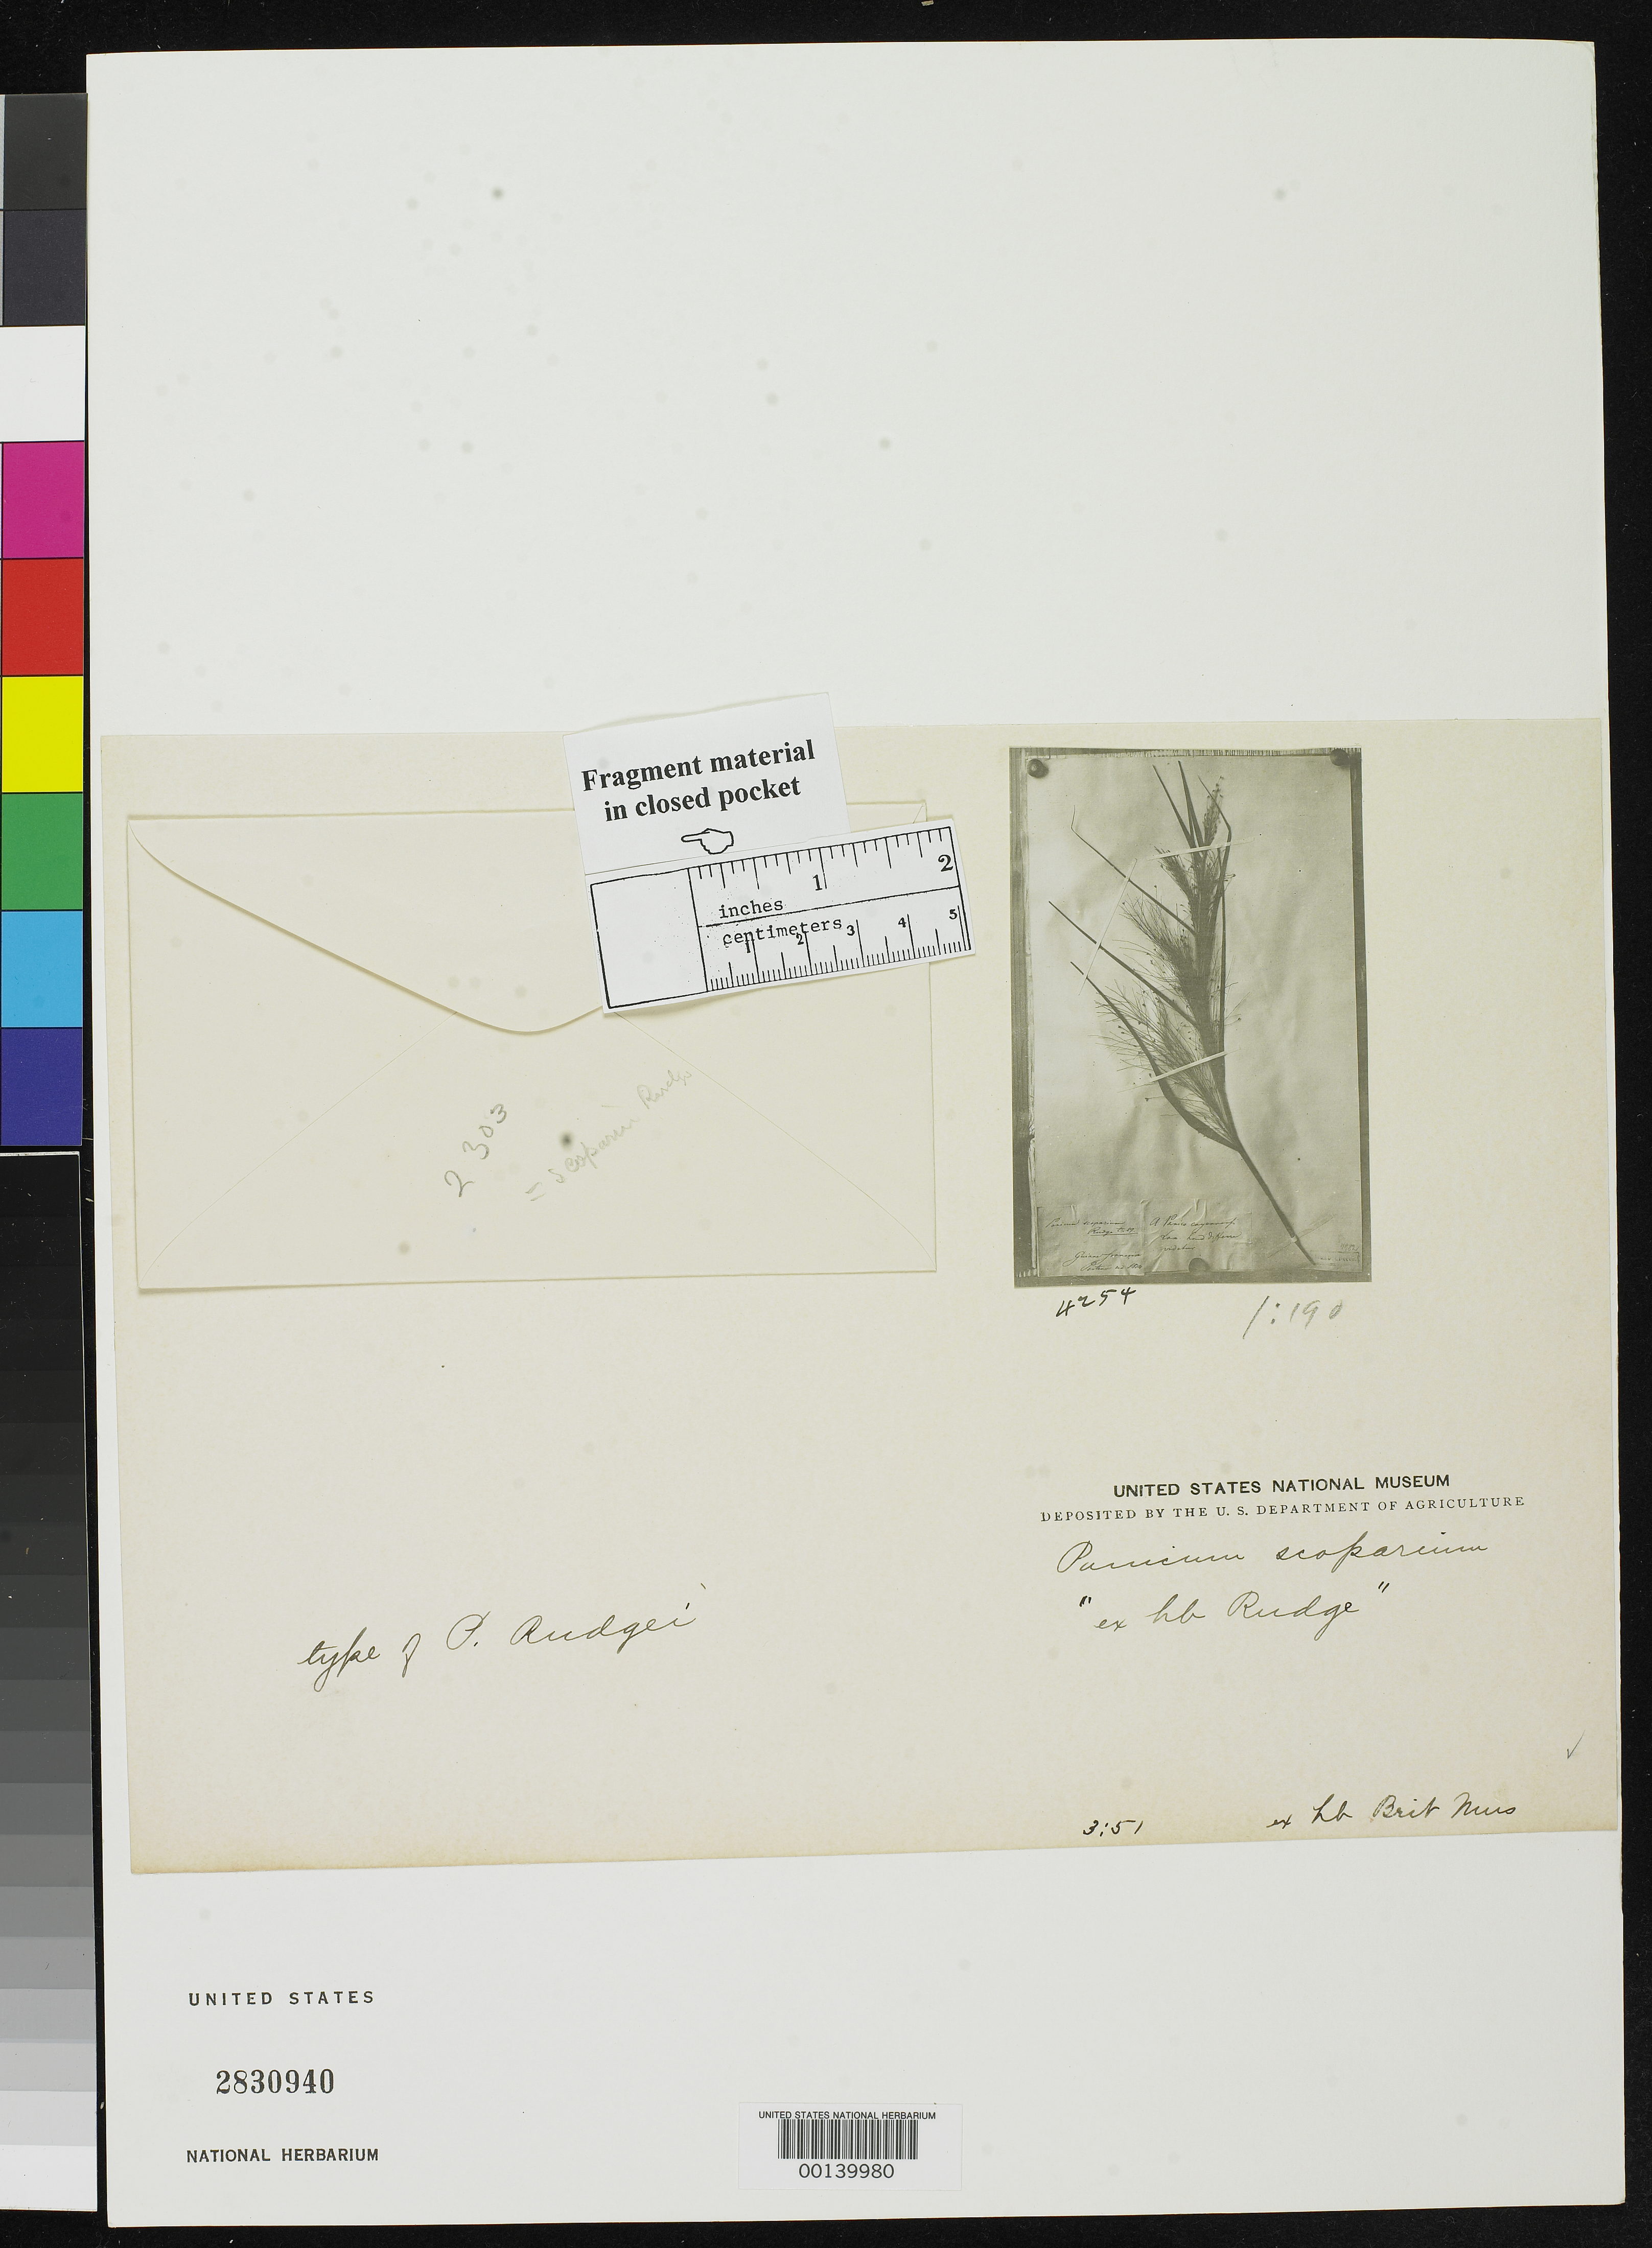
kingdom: Plantae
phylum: Tracheophyta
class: Liliopsida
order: Poales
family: Poaceae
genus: Panicum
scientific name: Panicum scoparium Rudge, nom. illeg.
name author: Rudge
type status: Type Fragment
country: French Guiana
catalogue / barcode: US 2830940